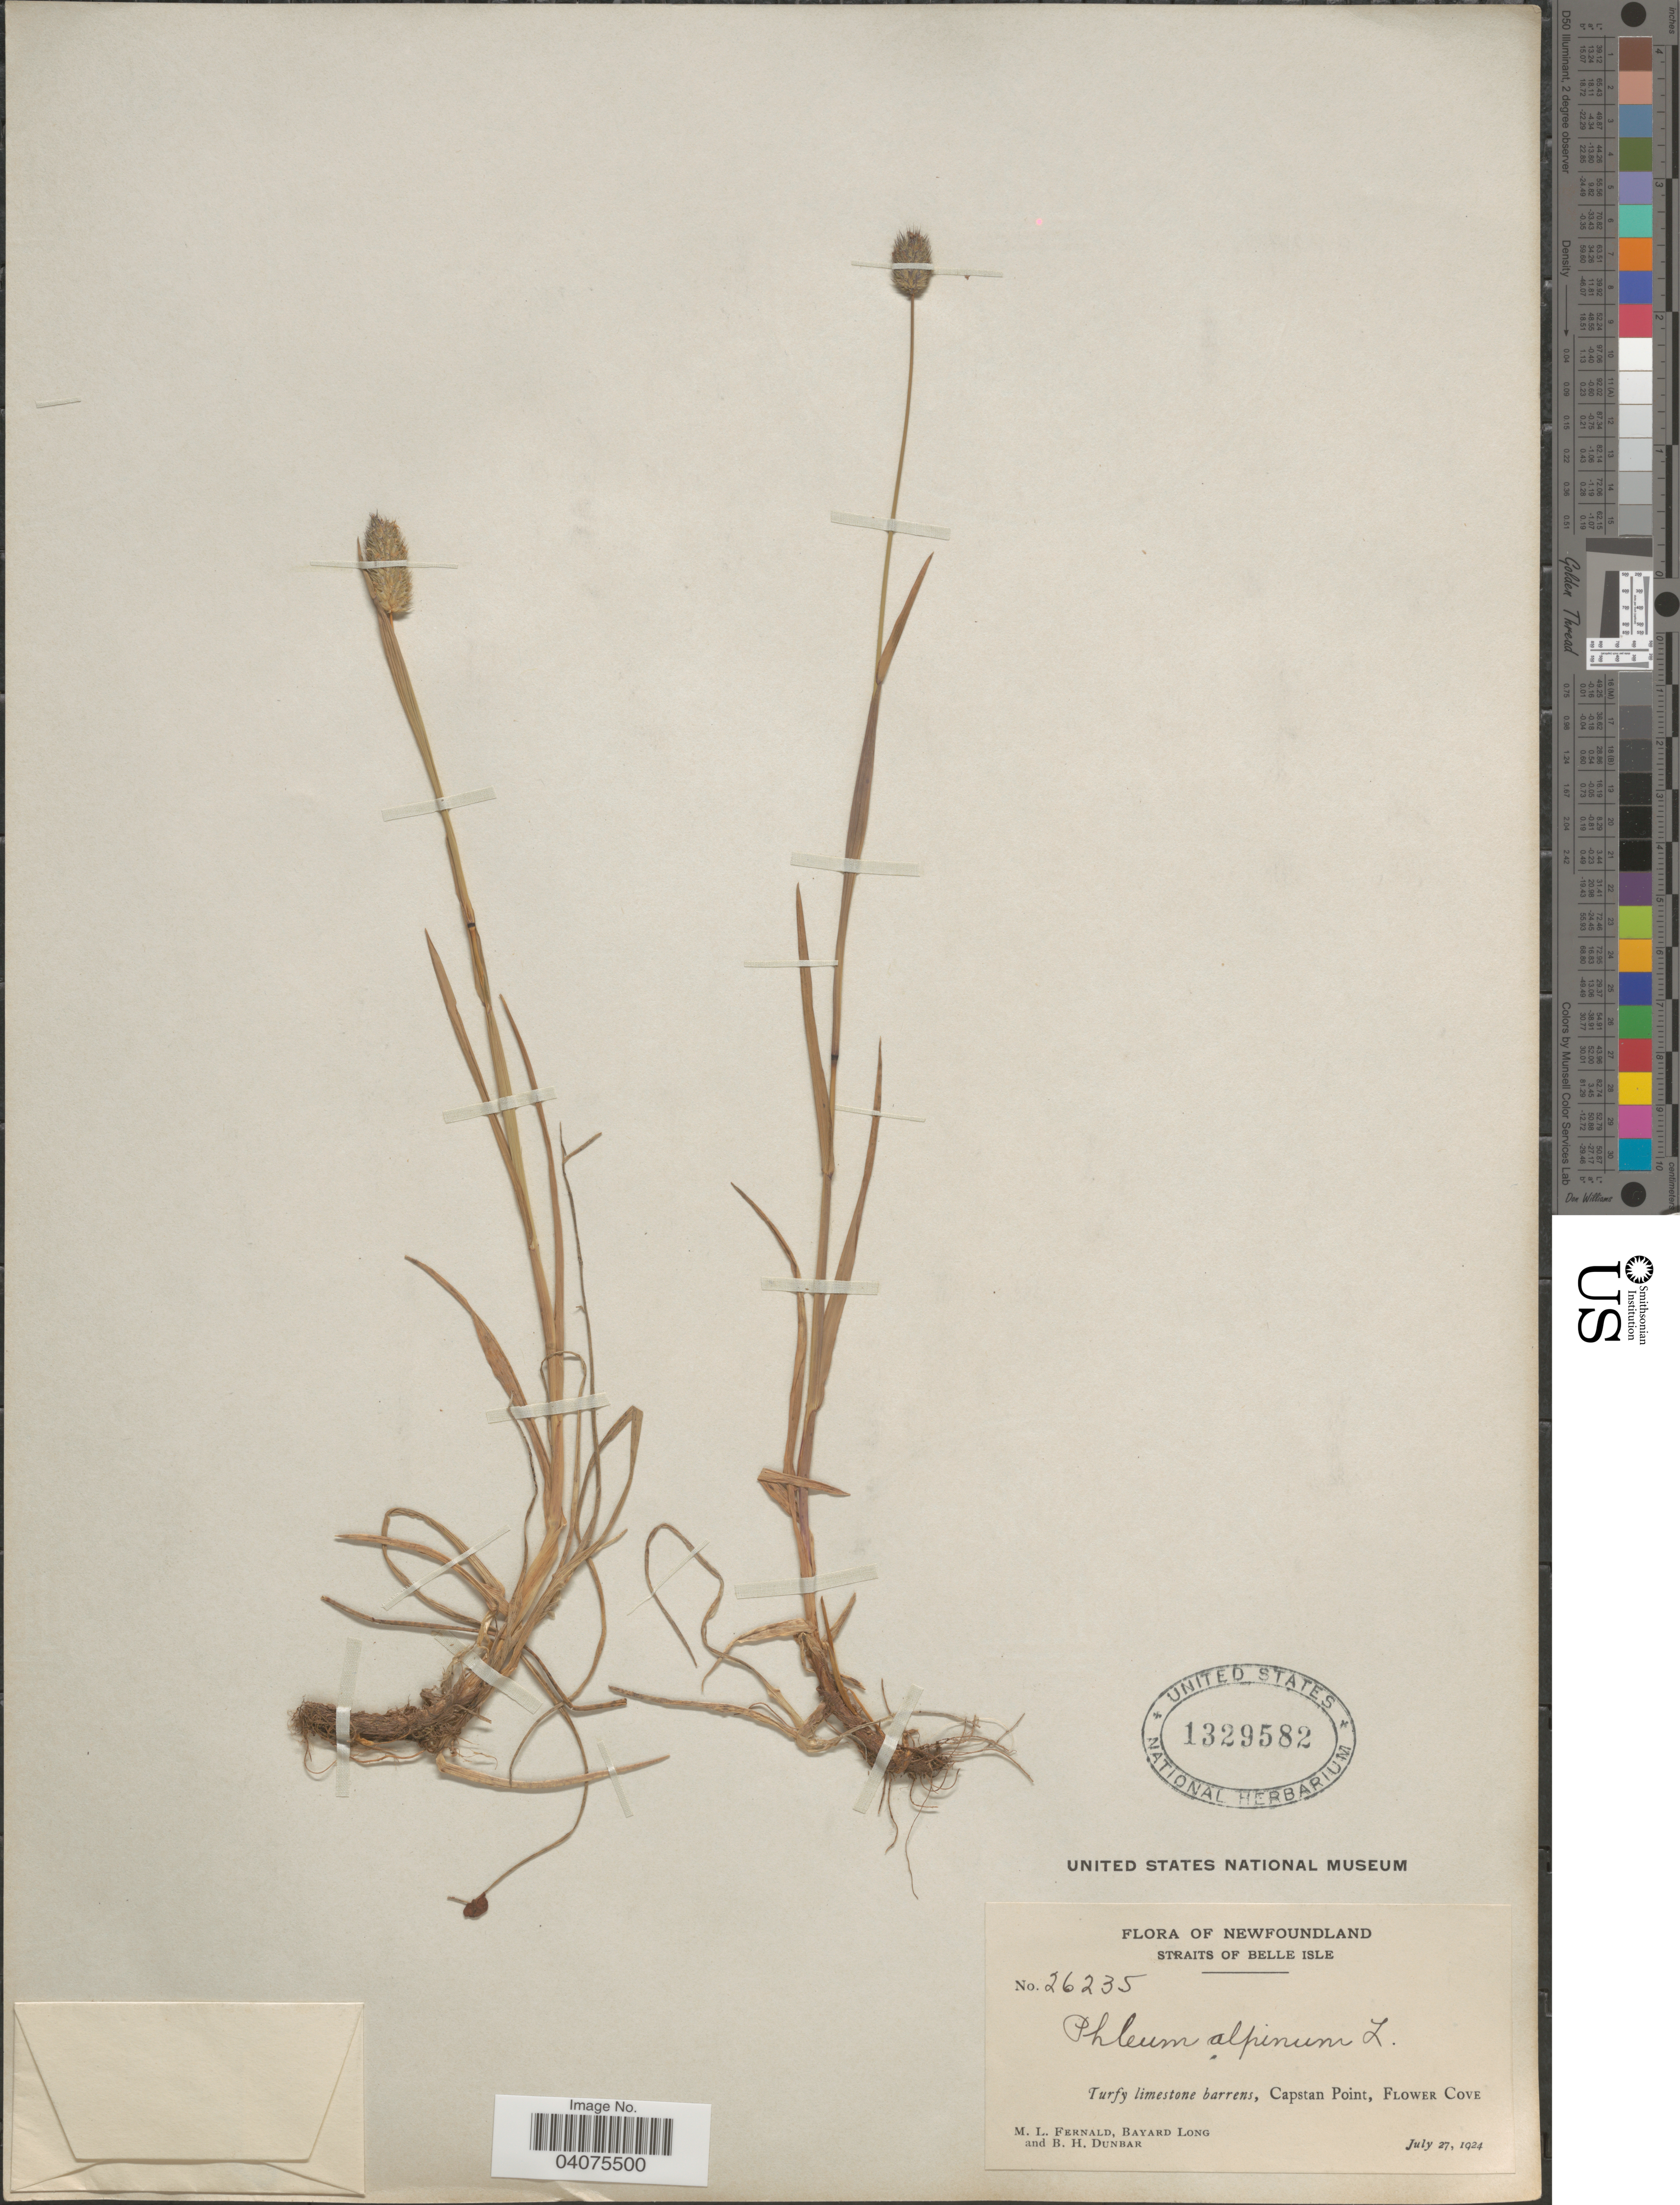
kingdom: Plantae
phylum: Tracheophyta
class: Liliopsida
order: Poales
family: Poaceae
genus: Phleum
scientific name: Phleum alpinum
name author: L.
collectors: M. L. Fernald, B. Long & B. Dunbar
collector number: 26235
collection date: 1924-07-27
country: Canada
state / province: Newfoundland and Labrador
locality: Straits of Belle Isle. Capstan Point, Flower Cove.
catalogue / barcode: US 1329582